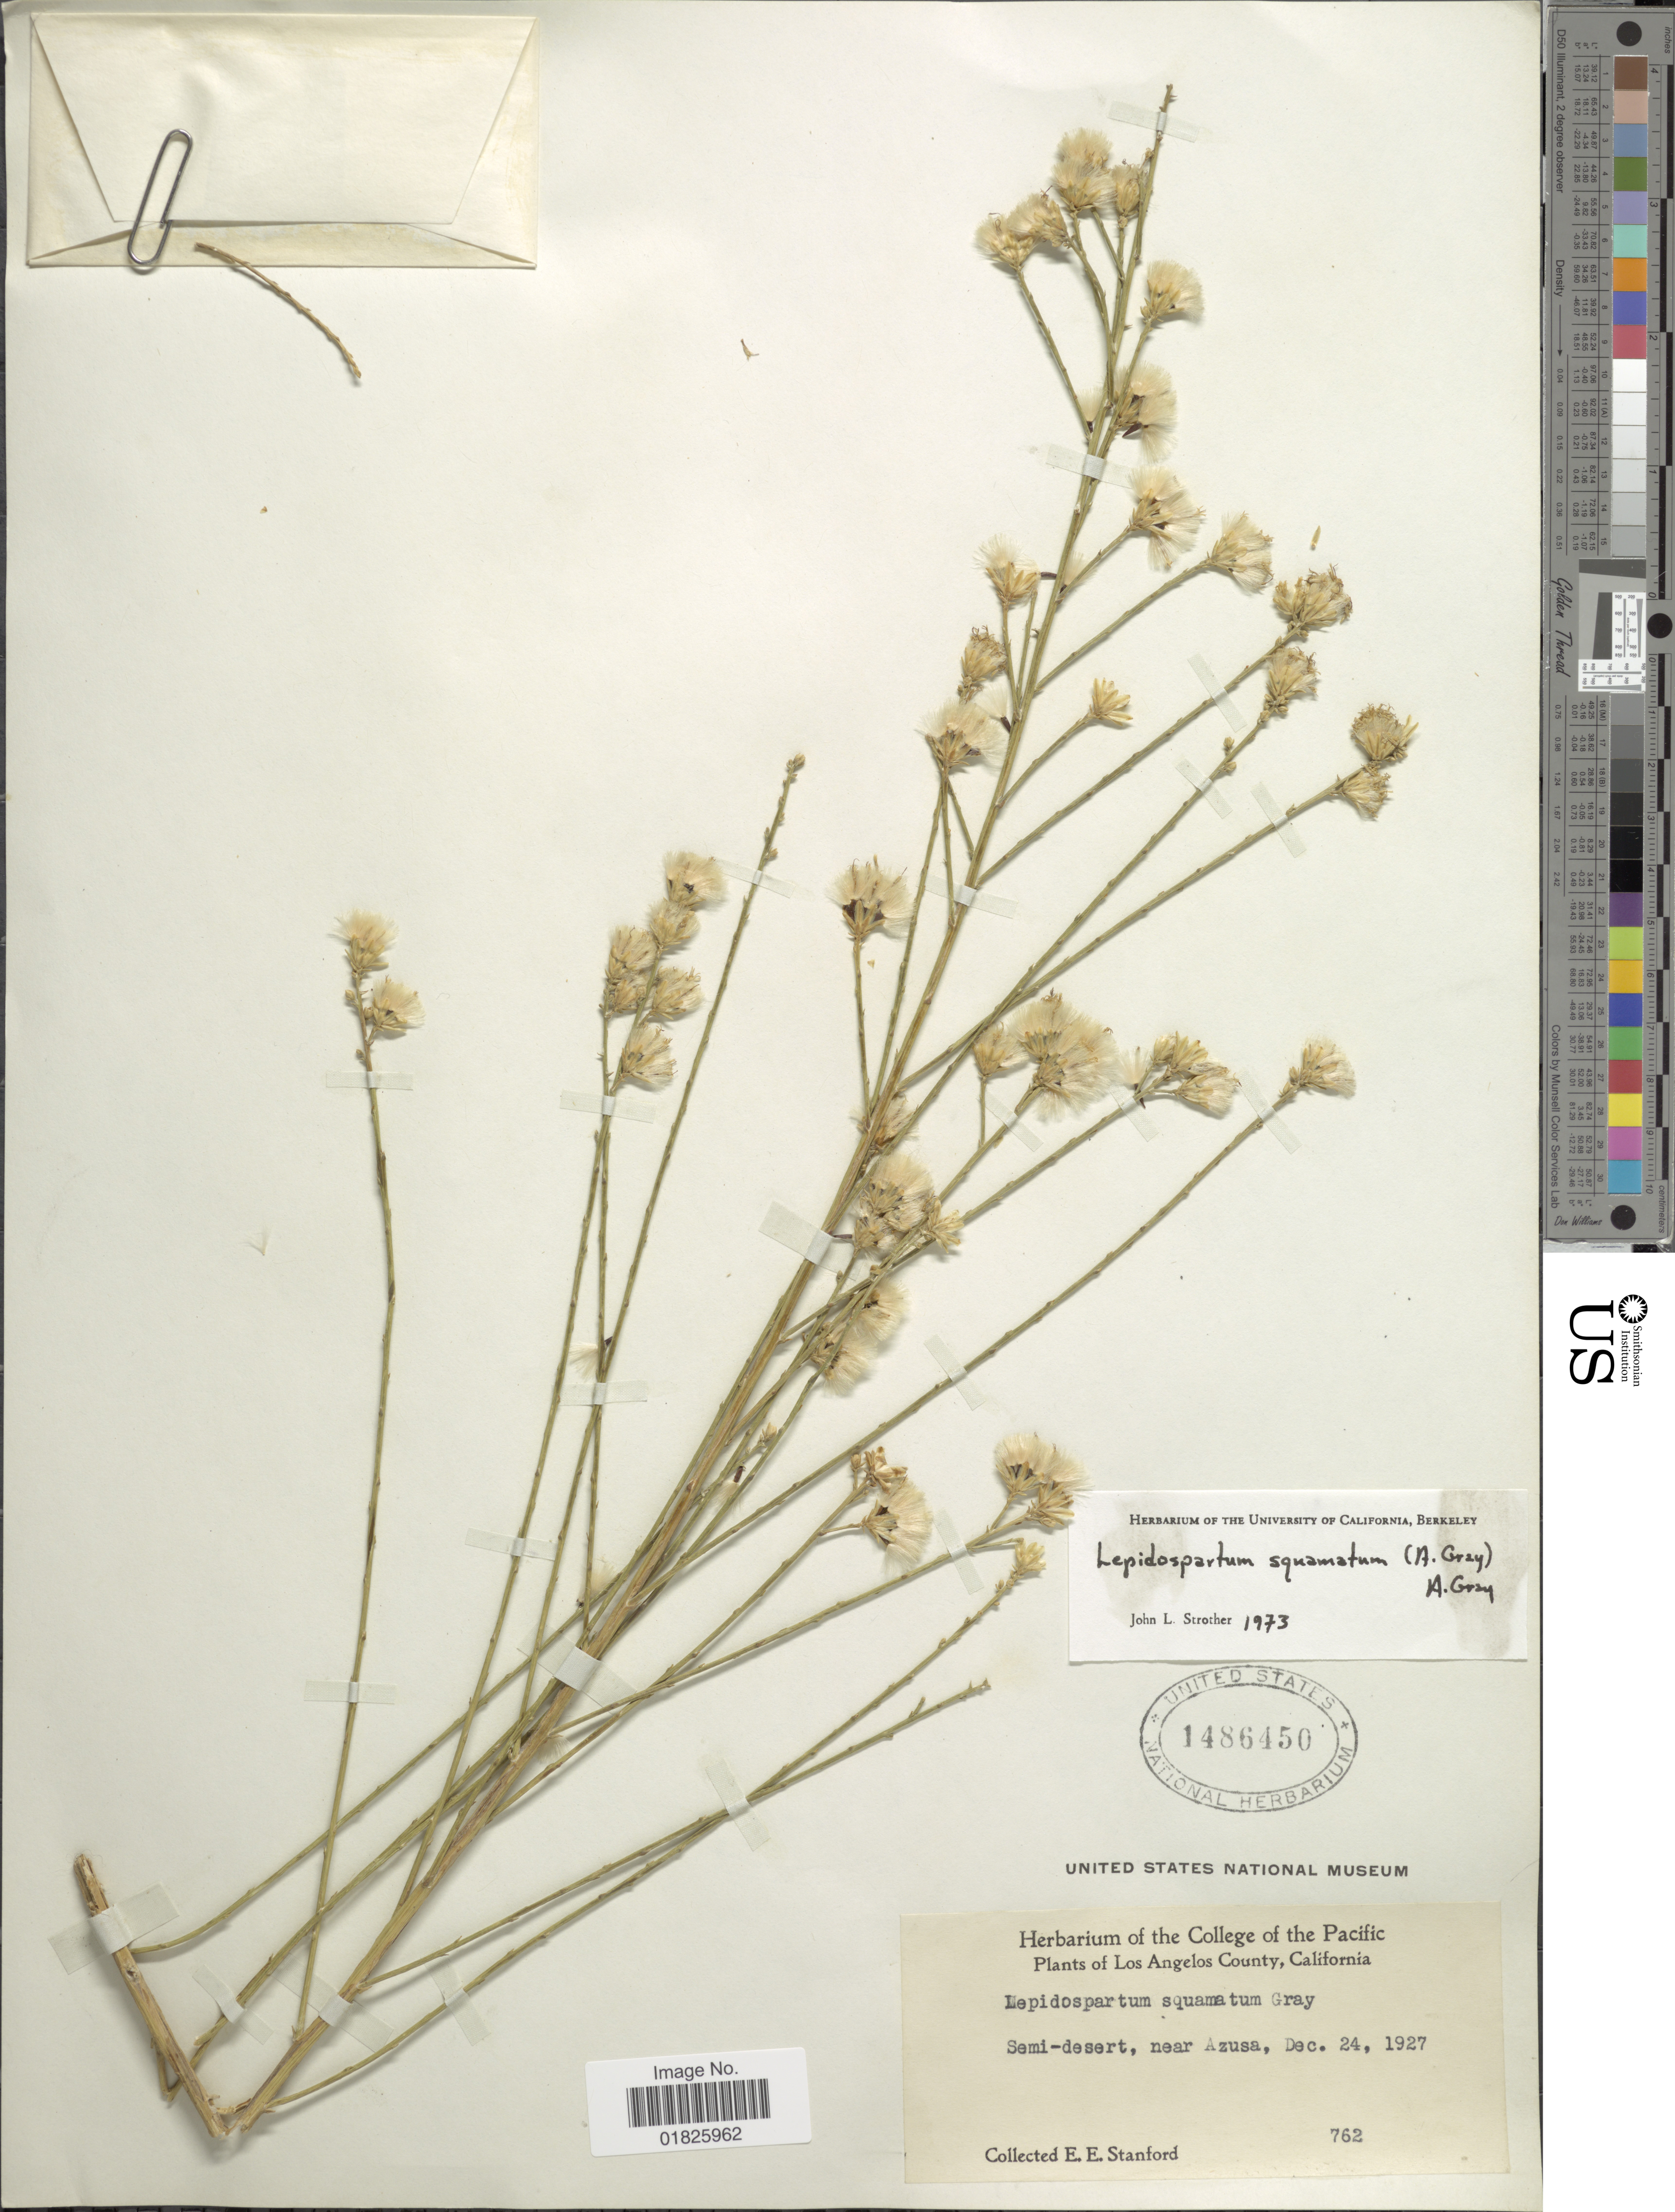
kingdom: Plantae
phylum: Tracheophyta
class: Magnoliopsida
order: Asterales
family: Asteraceae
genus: Lepidospartum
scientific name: Lepidospartum squamatum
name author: A. Gray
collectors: E. Stanford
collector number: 762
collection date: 1927-12-24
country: United States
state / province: California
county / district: Los Angeles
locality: Los Angeles County, near Azusa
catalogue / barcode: US 1486450